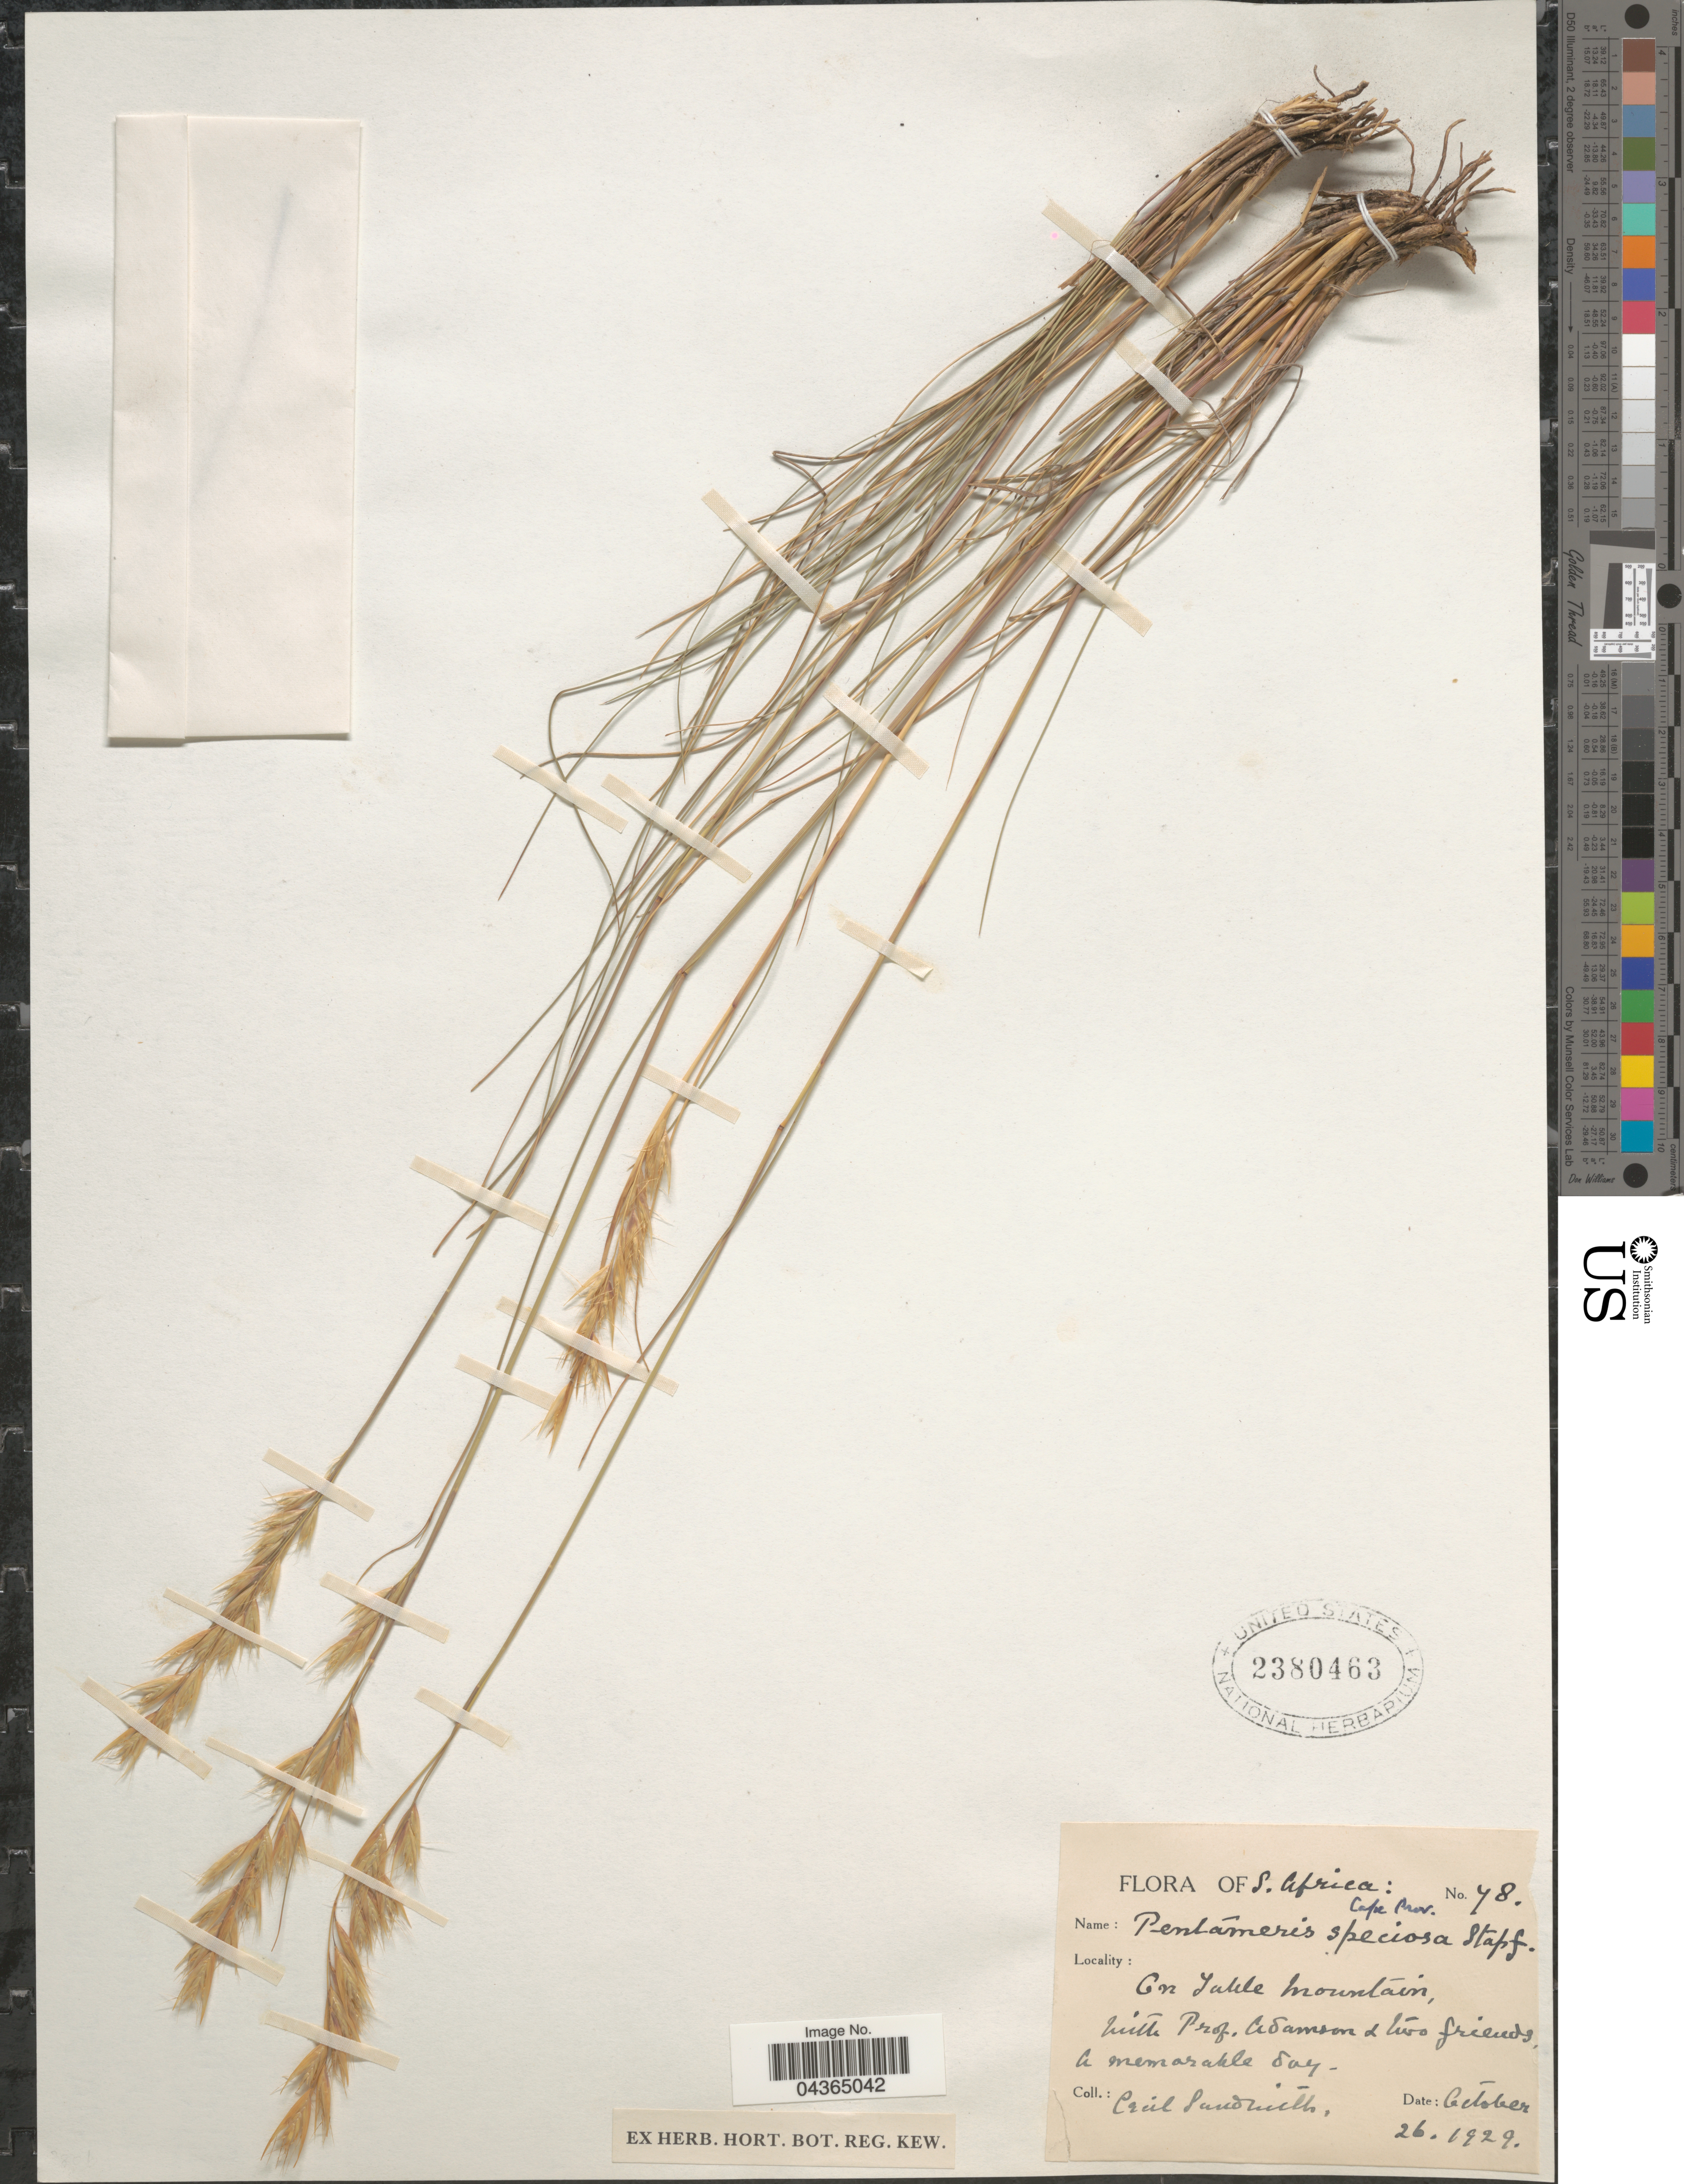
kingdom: Plantae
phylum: Tracheophyta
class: Liliopsida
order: Poales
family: Poaceae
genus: Pentameris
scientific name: Pentameris macrocalycina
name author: (Steud.) Schweick.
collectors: C. I. Sandwith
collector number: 78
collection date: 1929-10-26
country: South Africa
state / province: Western Cape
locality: On Table mountain.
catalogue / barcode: US 2380463